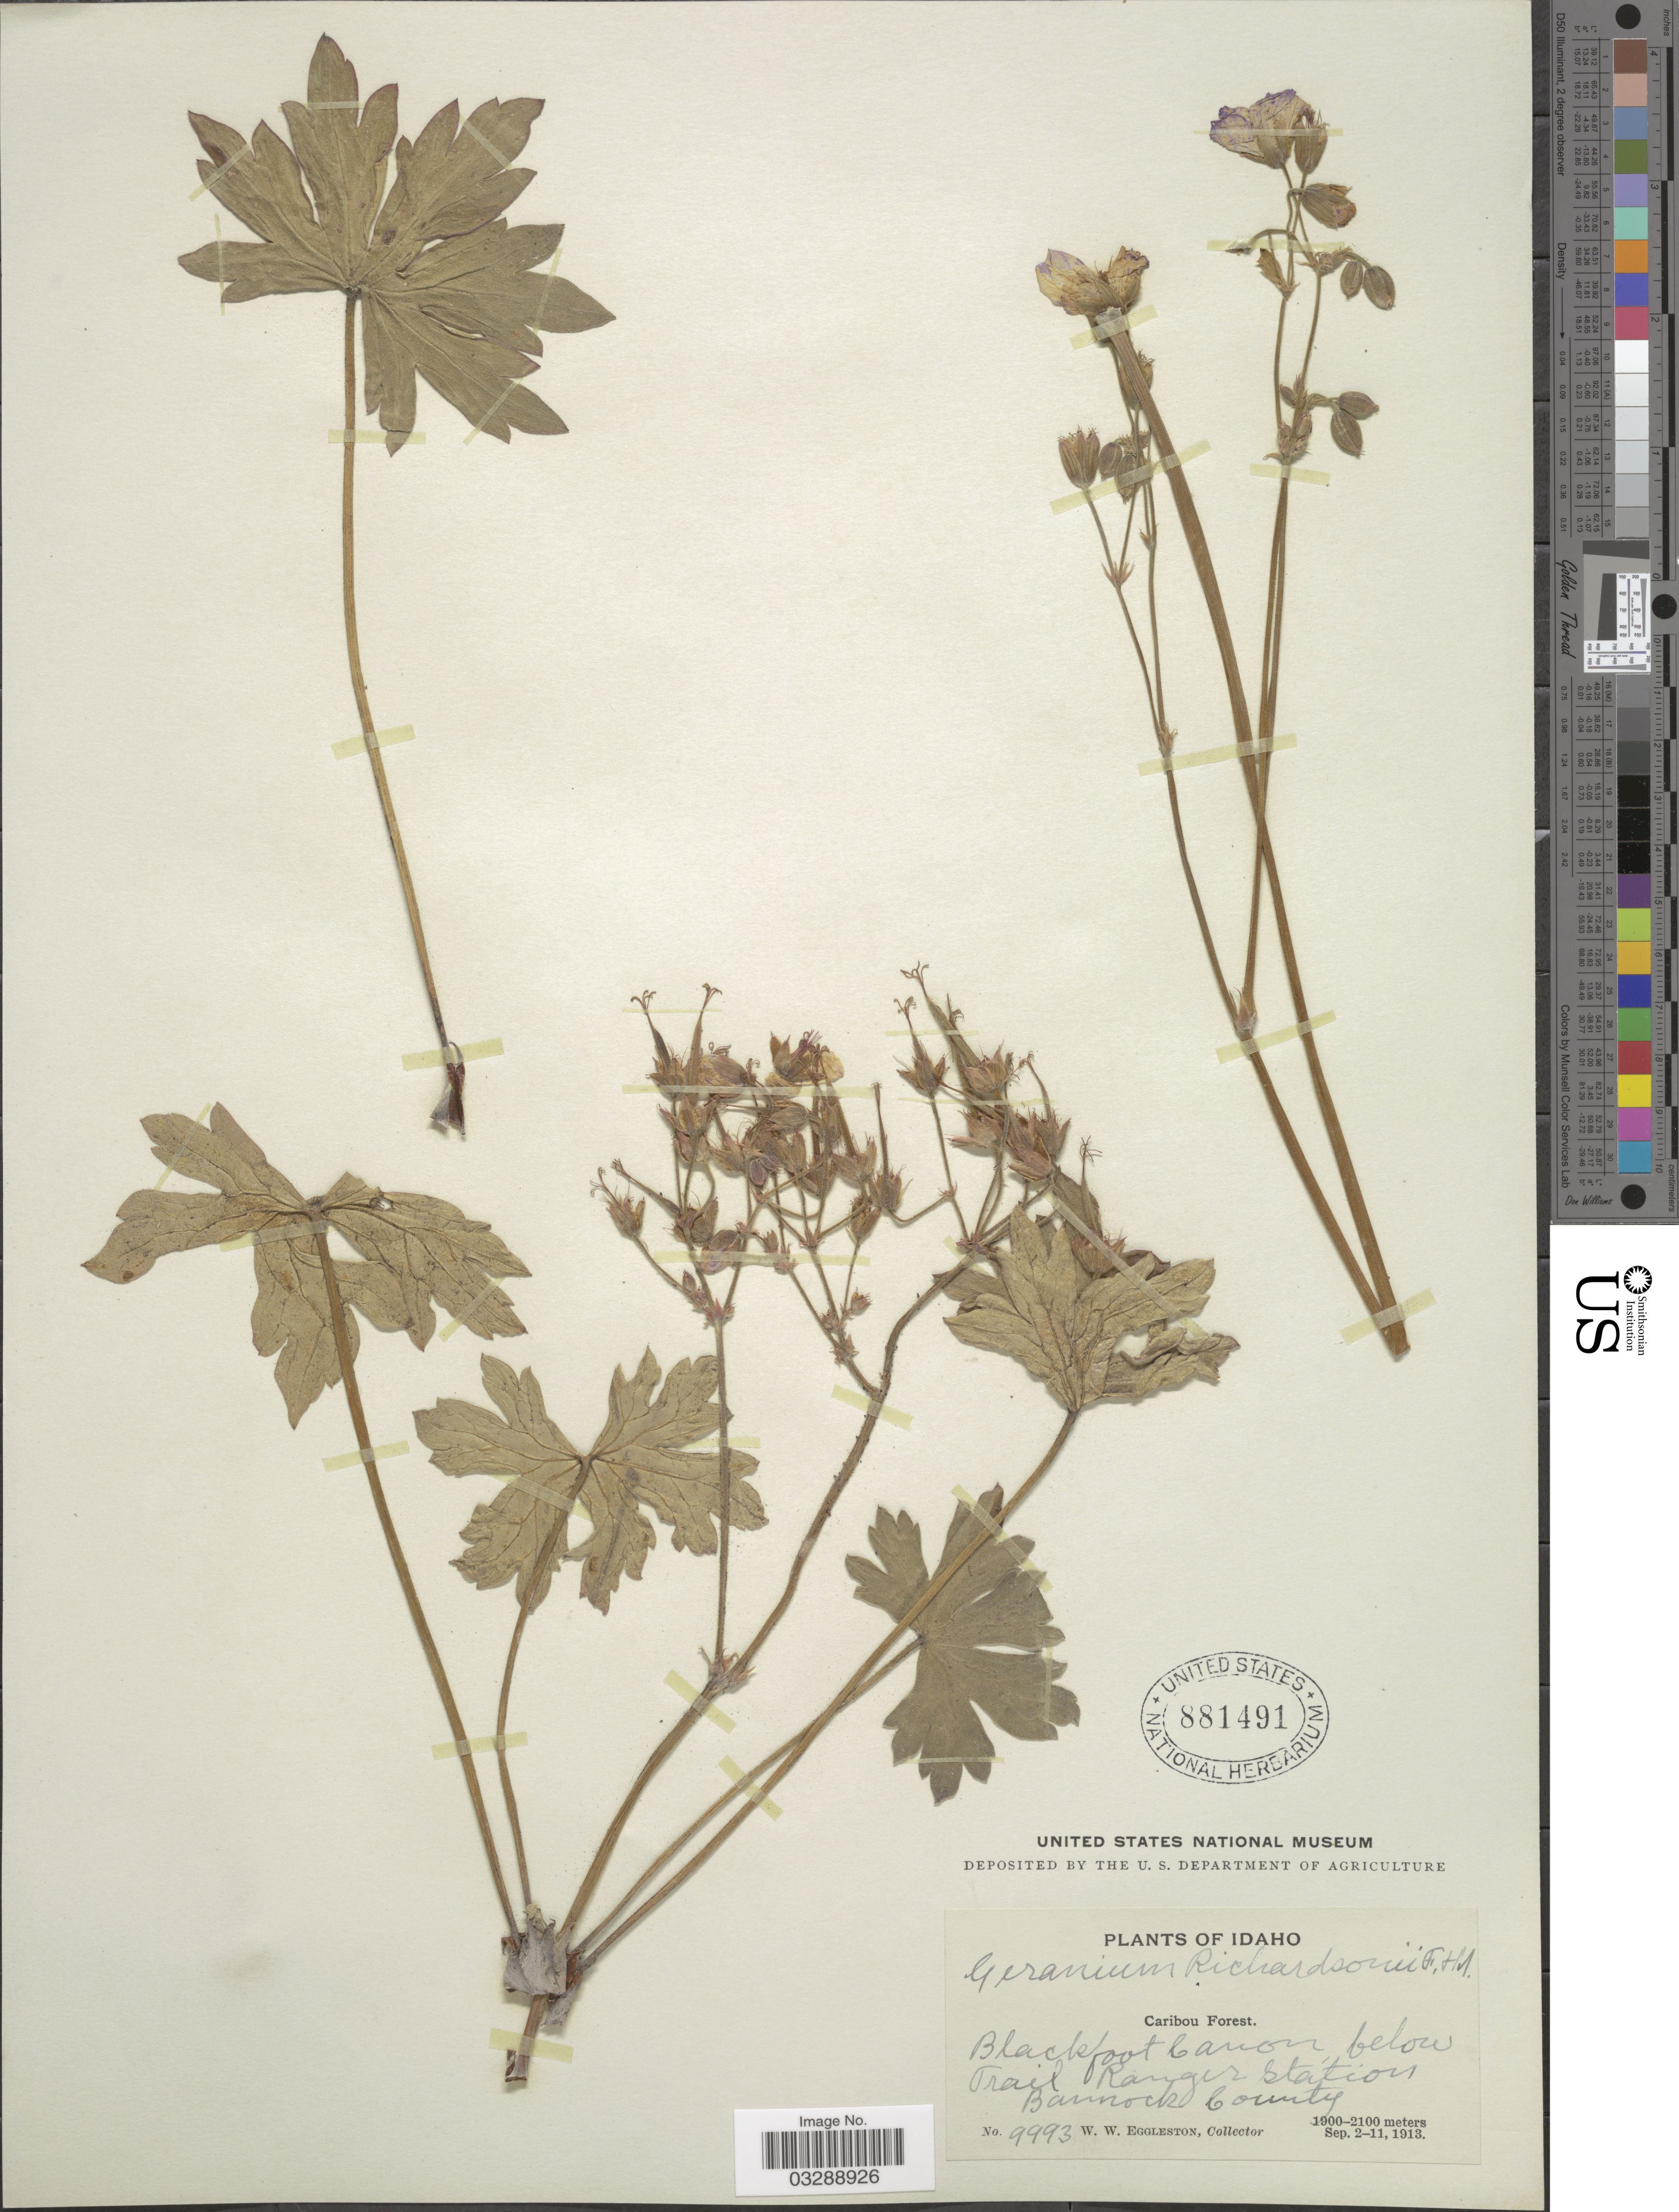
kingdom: Plantae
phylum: Tracheophyta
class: Magnoliopsida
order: Geraniales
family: Geraniaceae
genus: Geranium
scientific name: Geranium richardsonii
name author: Fisch. & Trautv.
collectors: W. W. Eggleston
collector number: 9993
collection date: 1913-09-02/1913-09-11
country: United States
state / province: Idaho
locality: Caribou Forest. Blackfoot Canon, below Trail Ranger Station Bannock County.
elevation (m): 1900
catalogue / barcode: US 881491